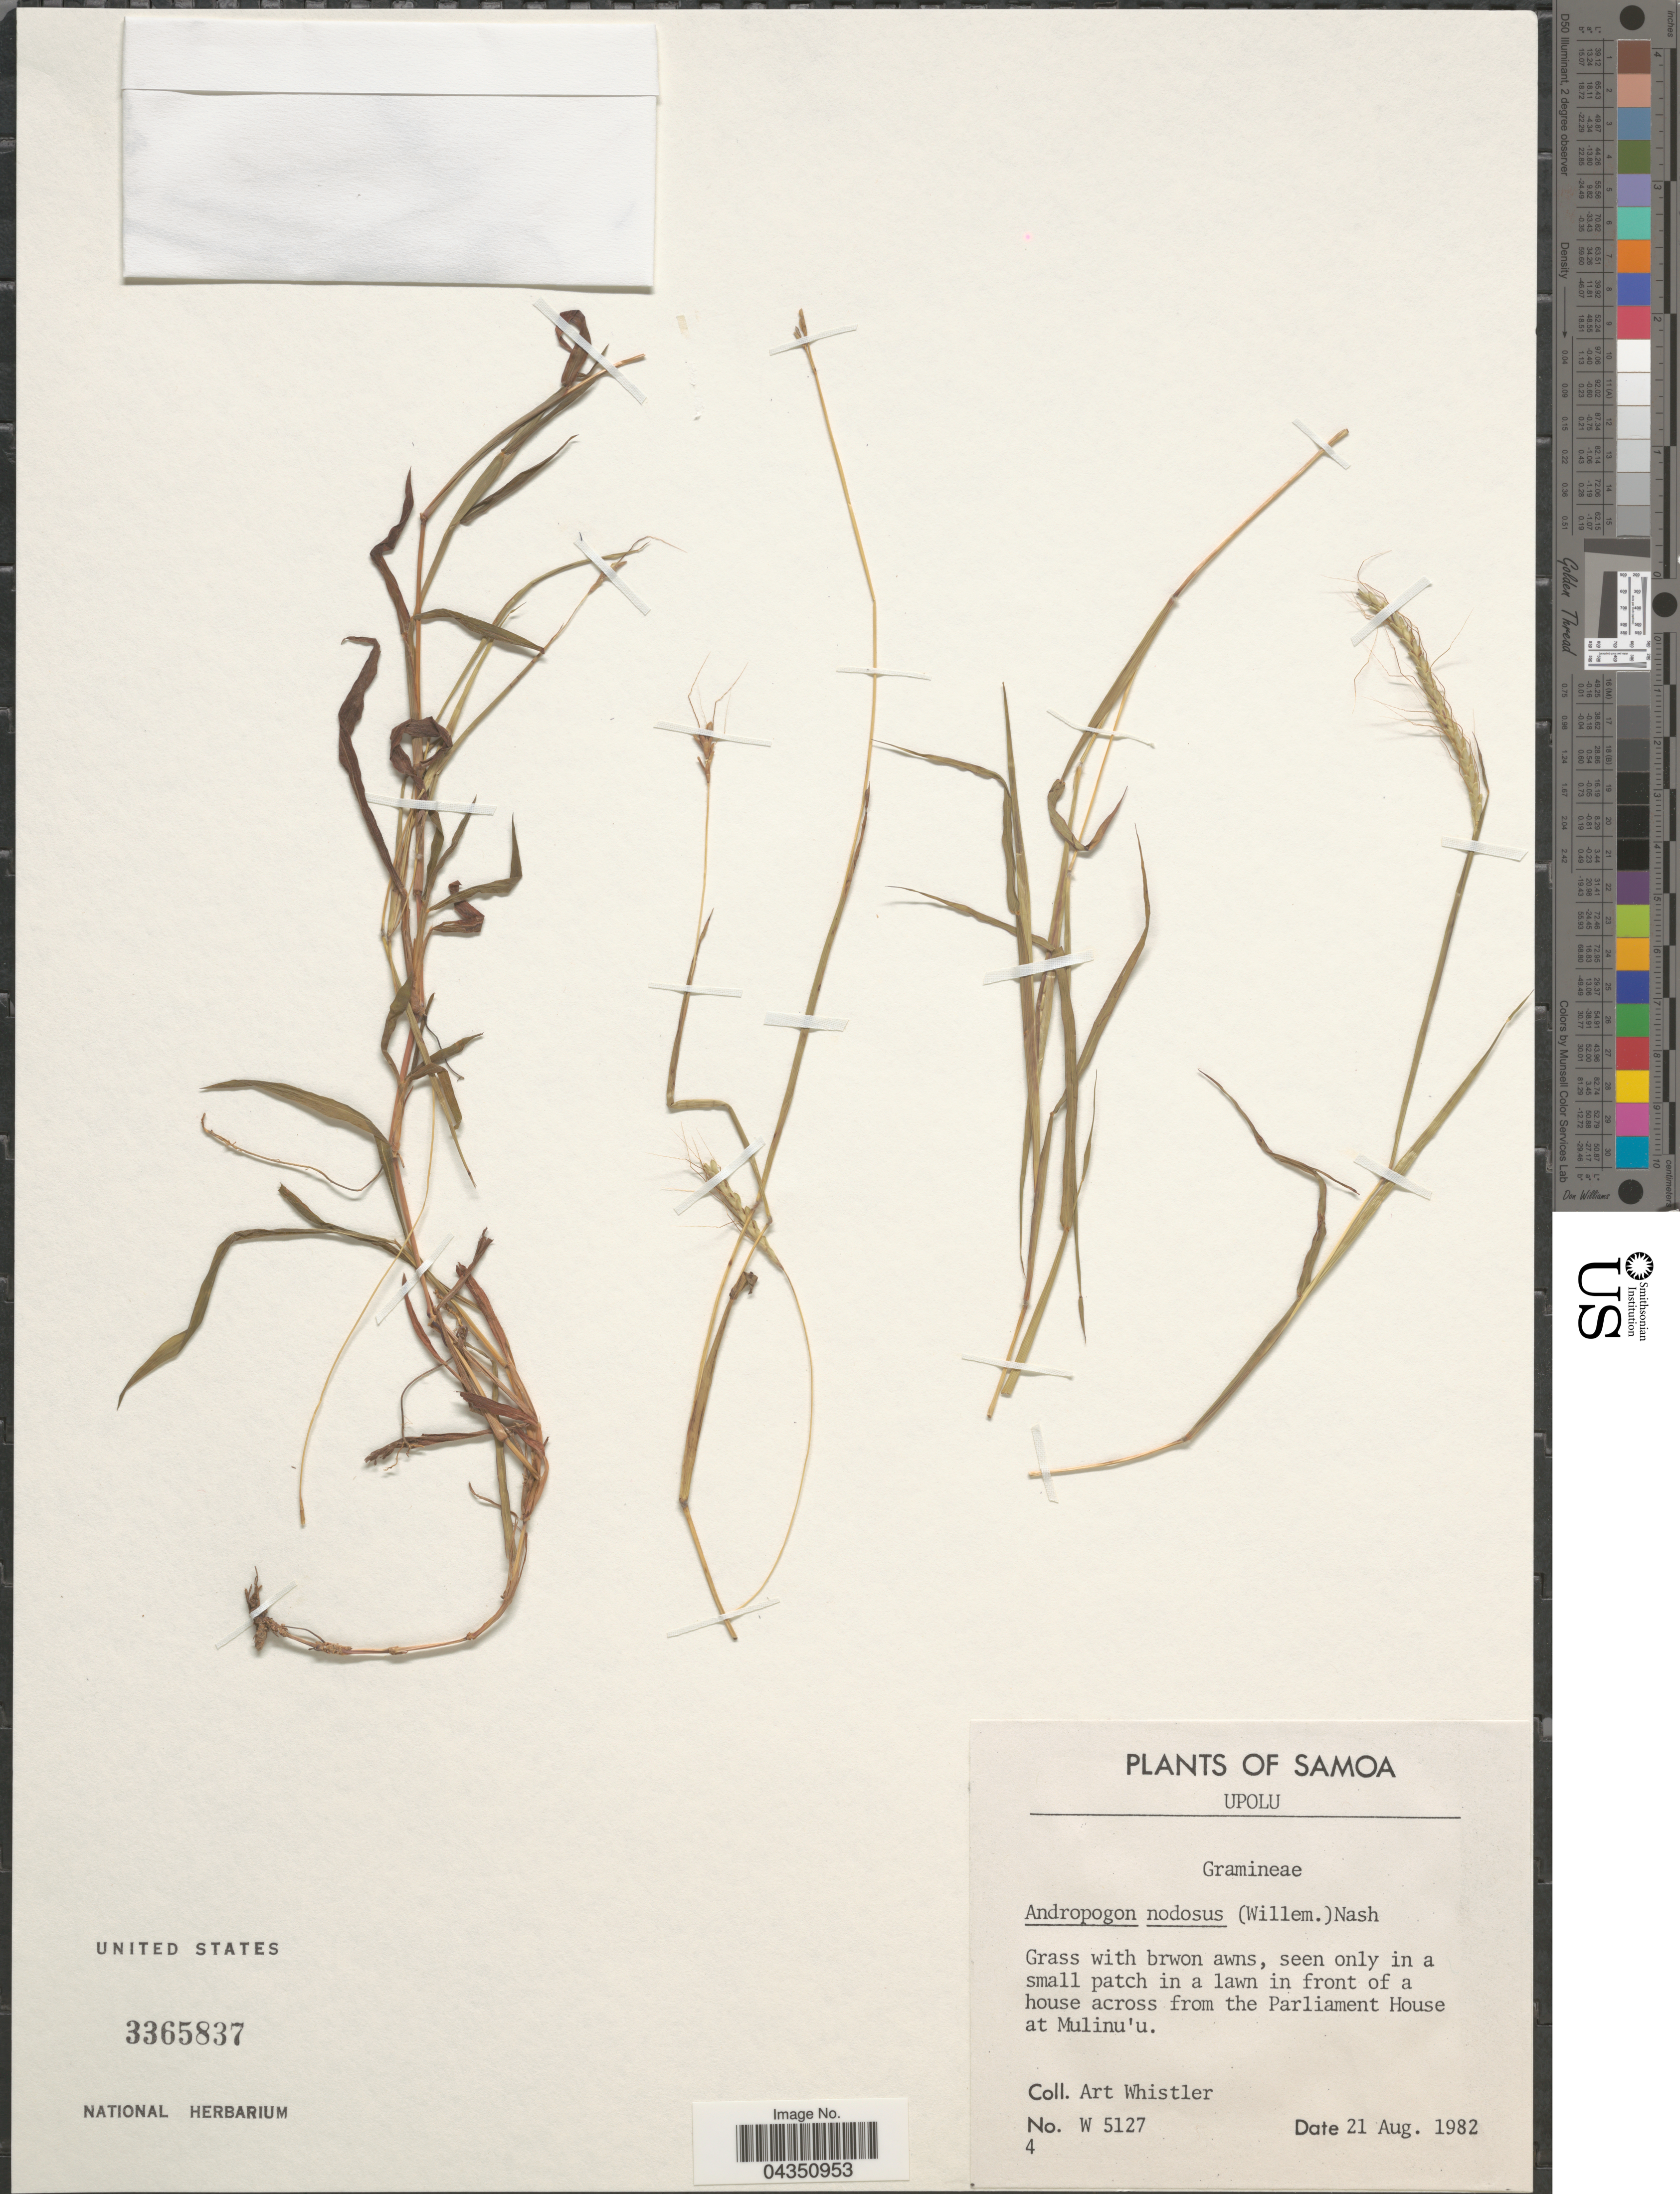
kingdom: Plantae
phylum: Tracheophyta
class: Liliopsida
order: Poales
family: Poaceae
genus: Dichanthium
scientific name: Dichanthium aristatum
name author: (Poir.) C.E. Hubb.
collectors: A. Whistler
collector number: W 5127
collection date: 1982-08-21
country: Samoa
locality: Samoa. Upolu. In a lawn in front of a house across from the Parliament House at Mulinu's.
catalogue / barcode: US 3365837